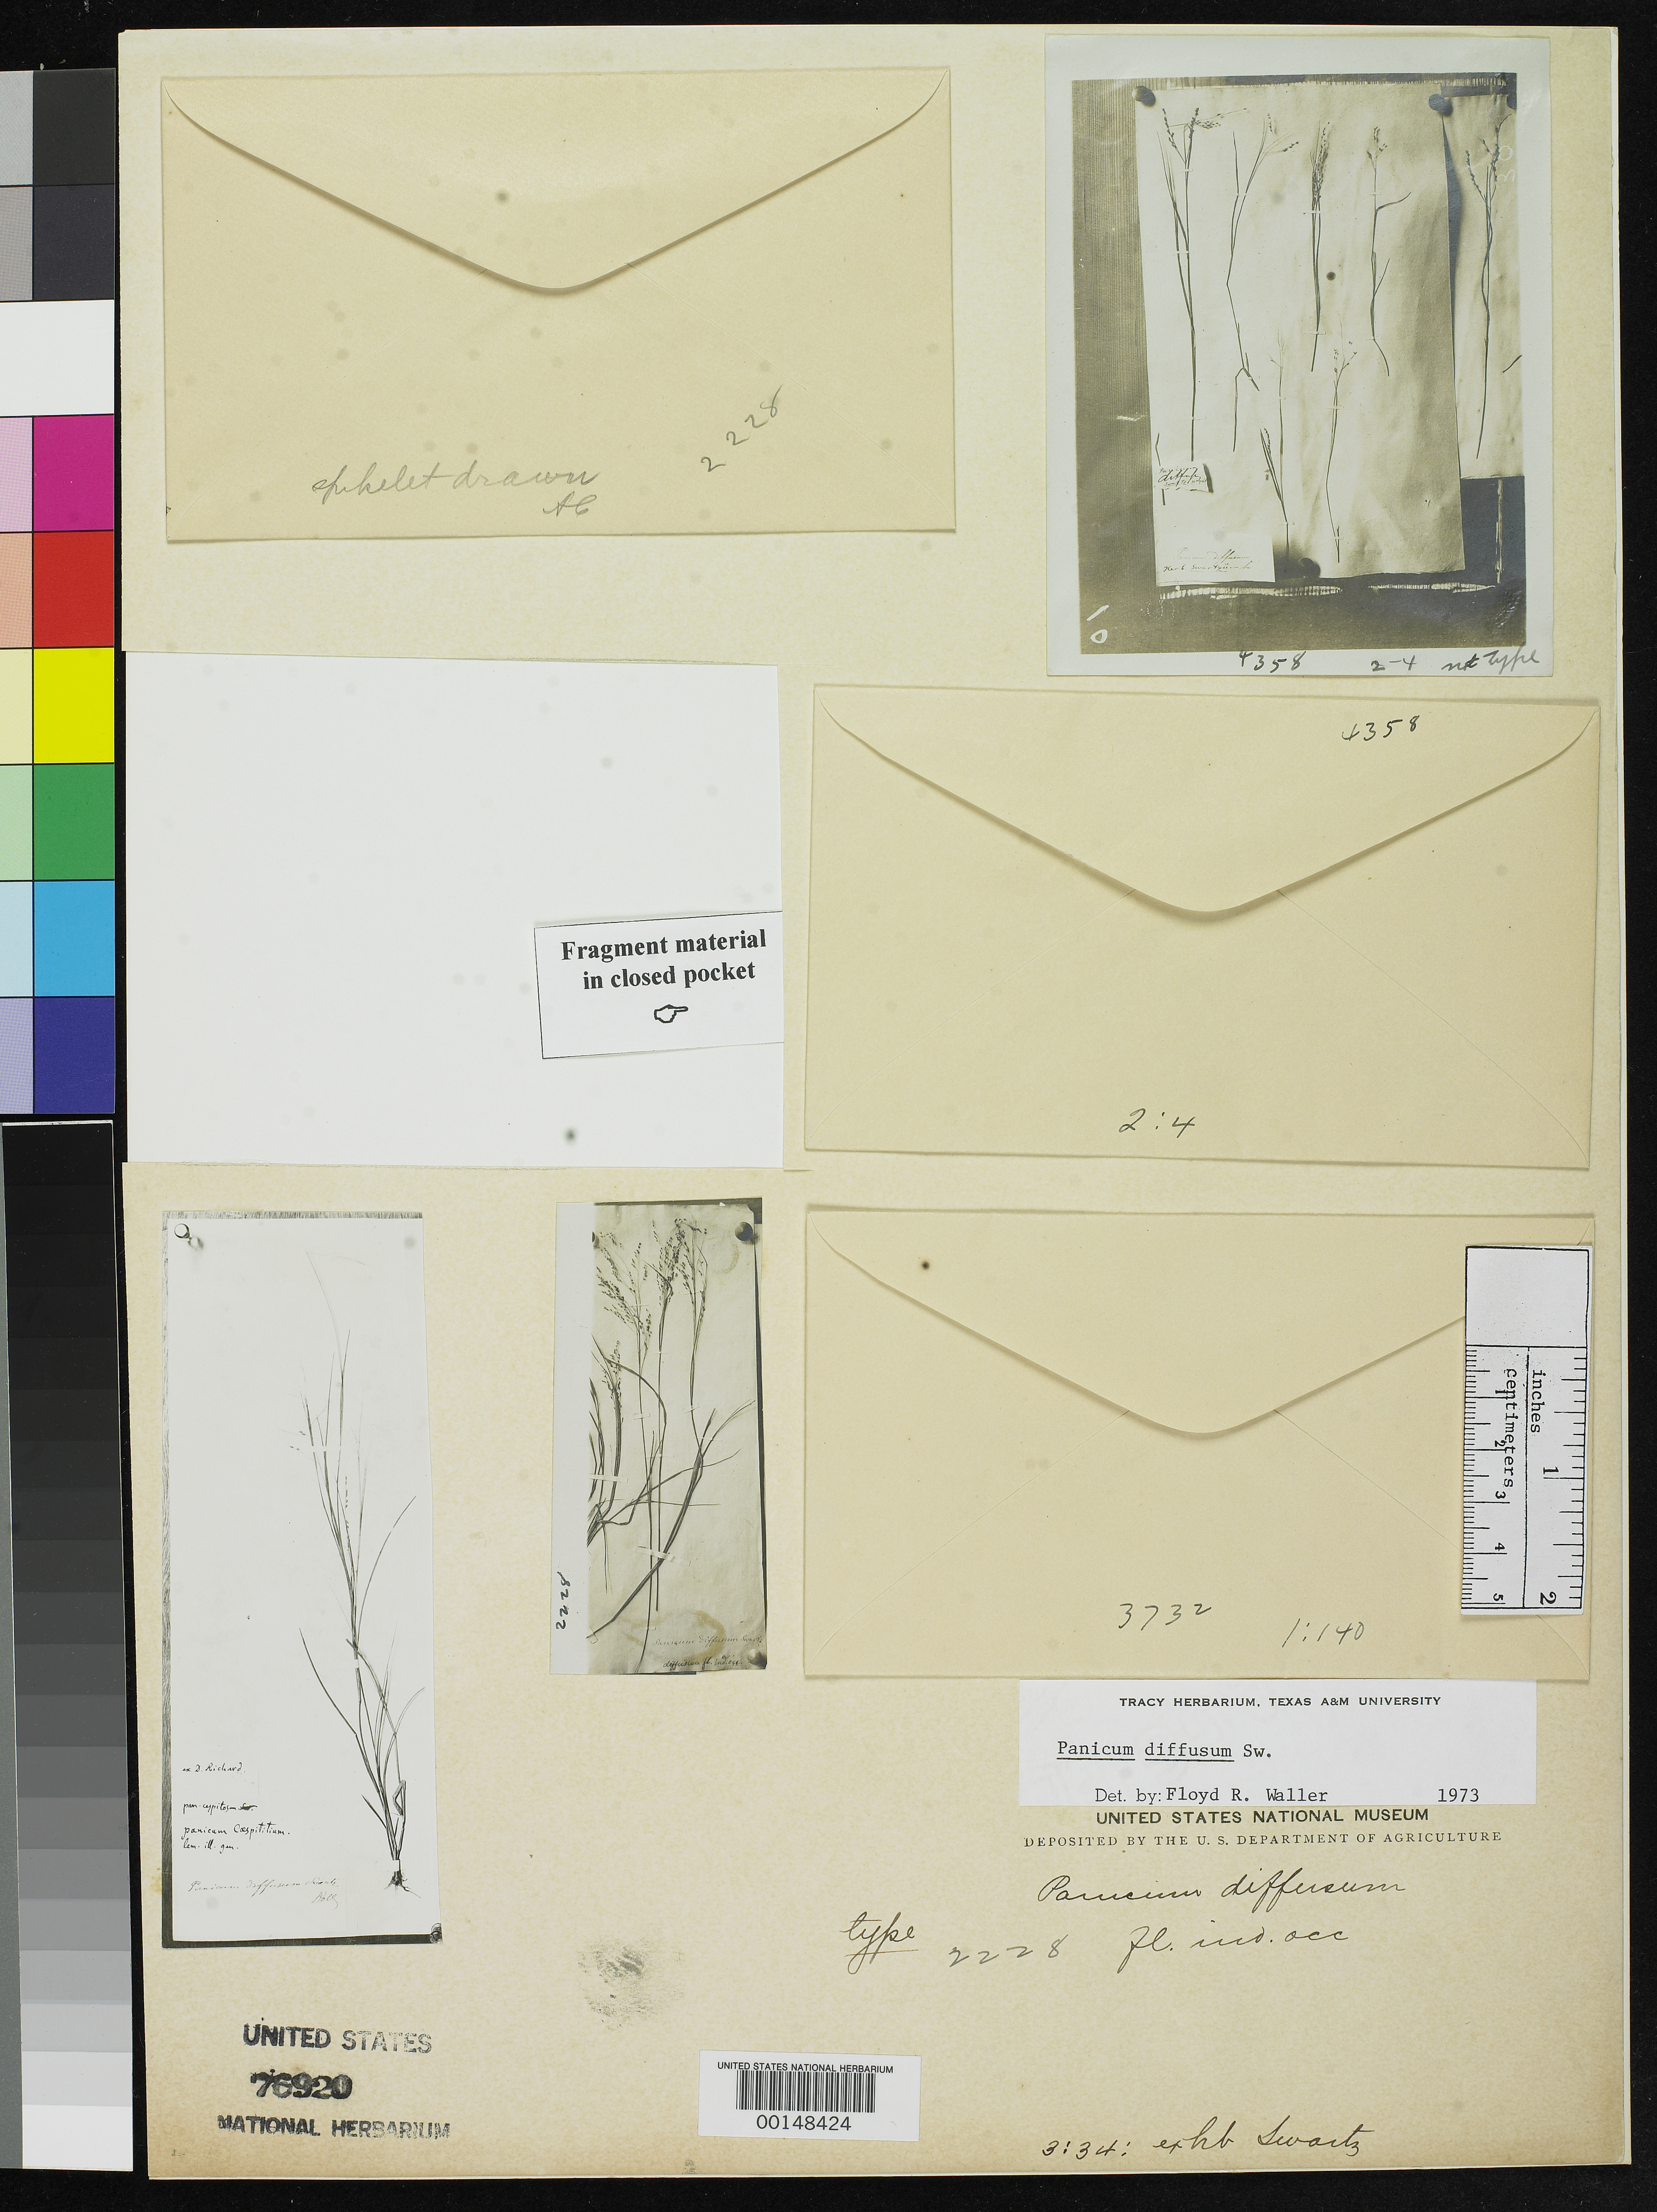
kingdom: Plantae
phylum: Tracheophyta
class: Liliopsida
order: Poales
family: Poaceae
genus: Panicum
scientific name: Panicum diffusum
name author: Sw.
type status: Type Fragment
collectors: O. P. Swartz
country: Jamaica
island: Greater Antilles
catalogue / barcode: US 76920